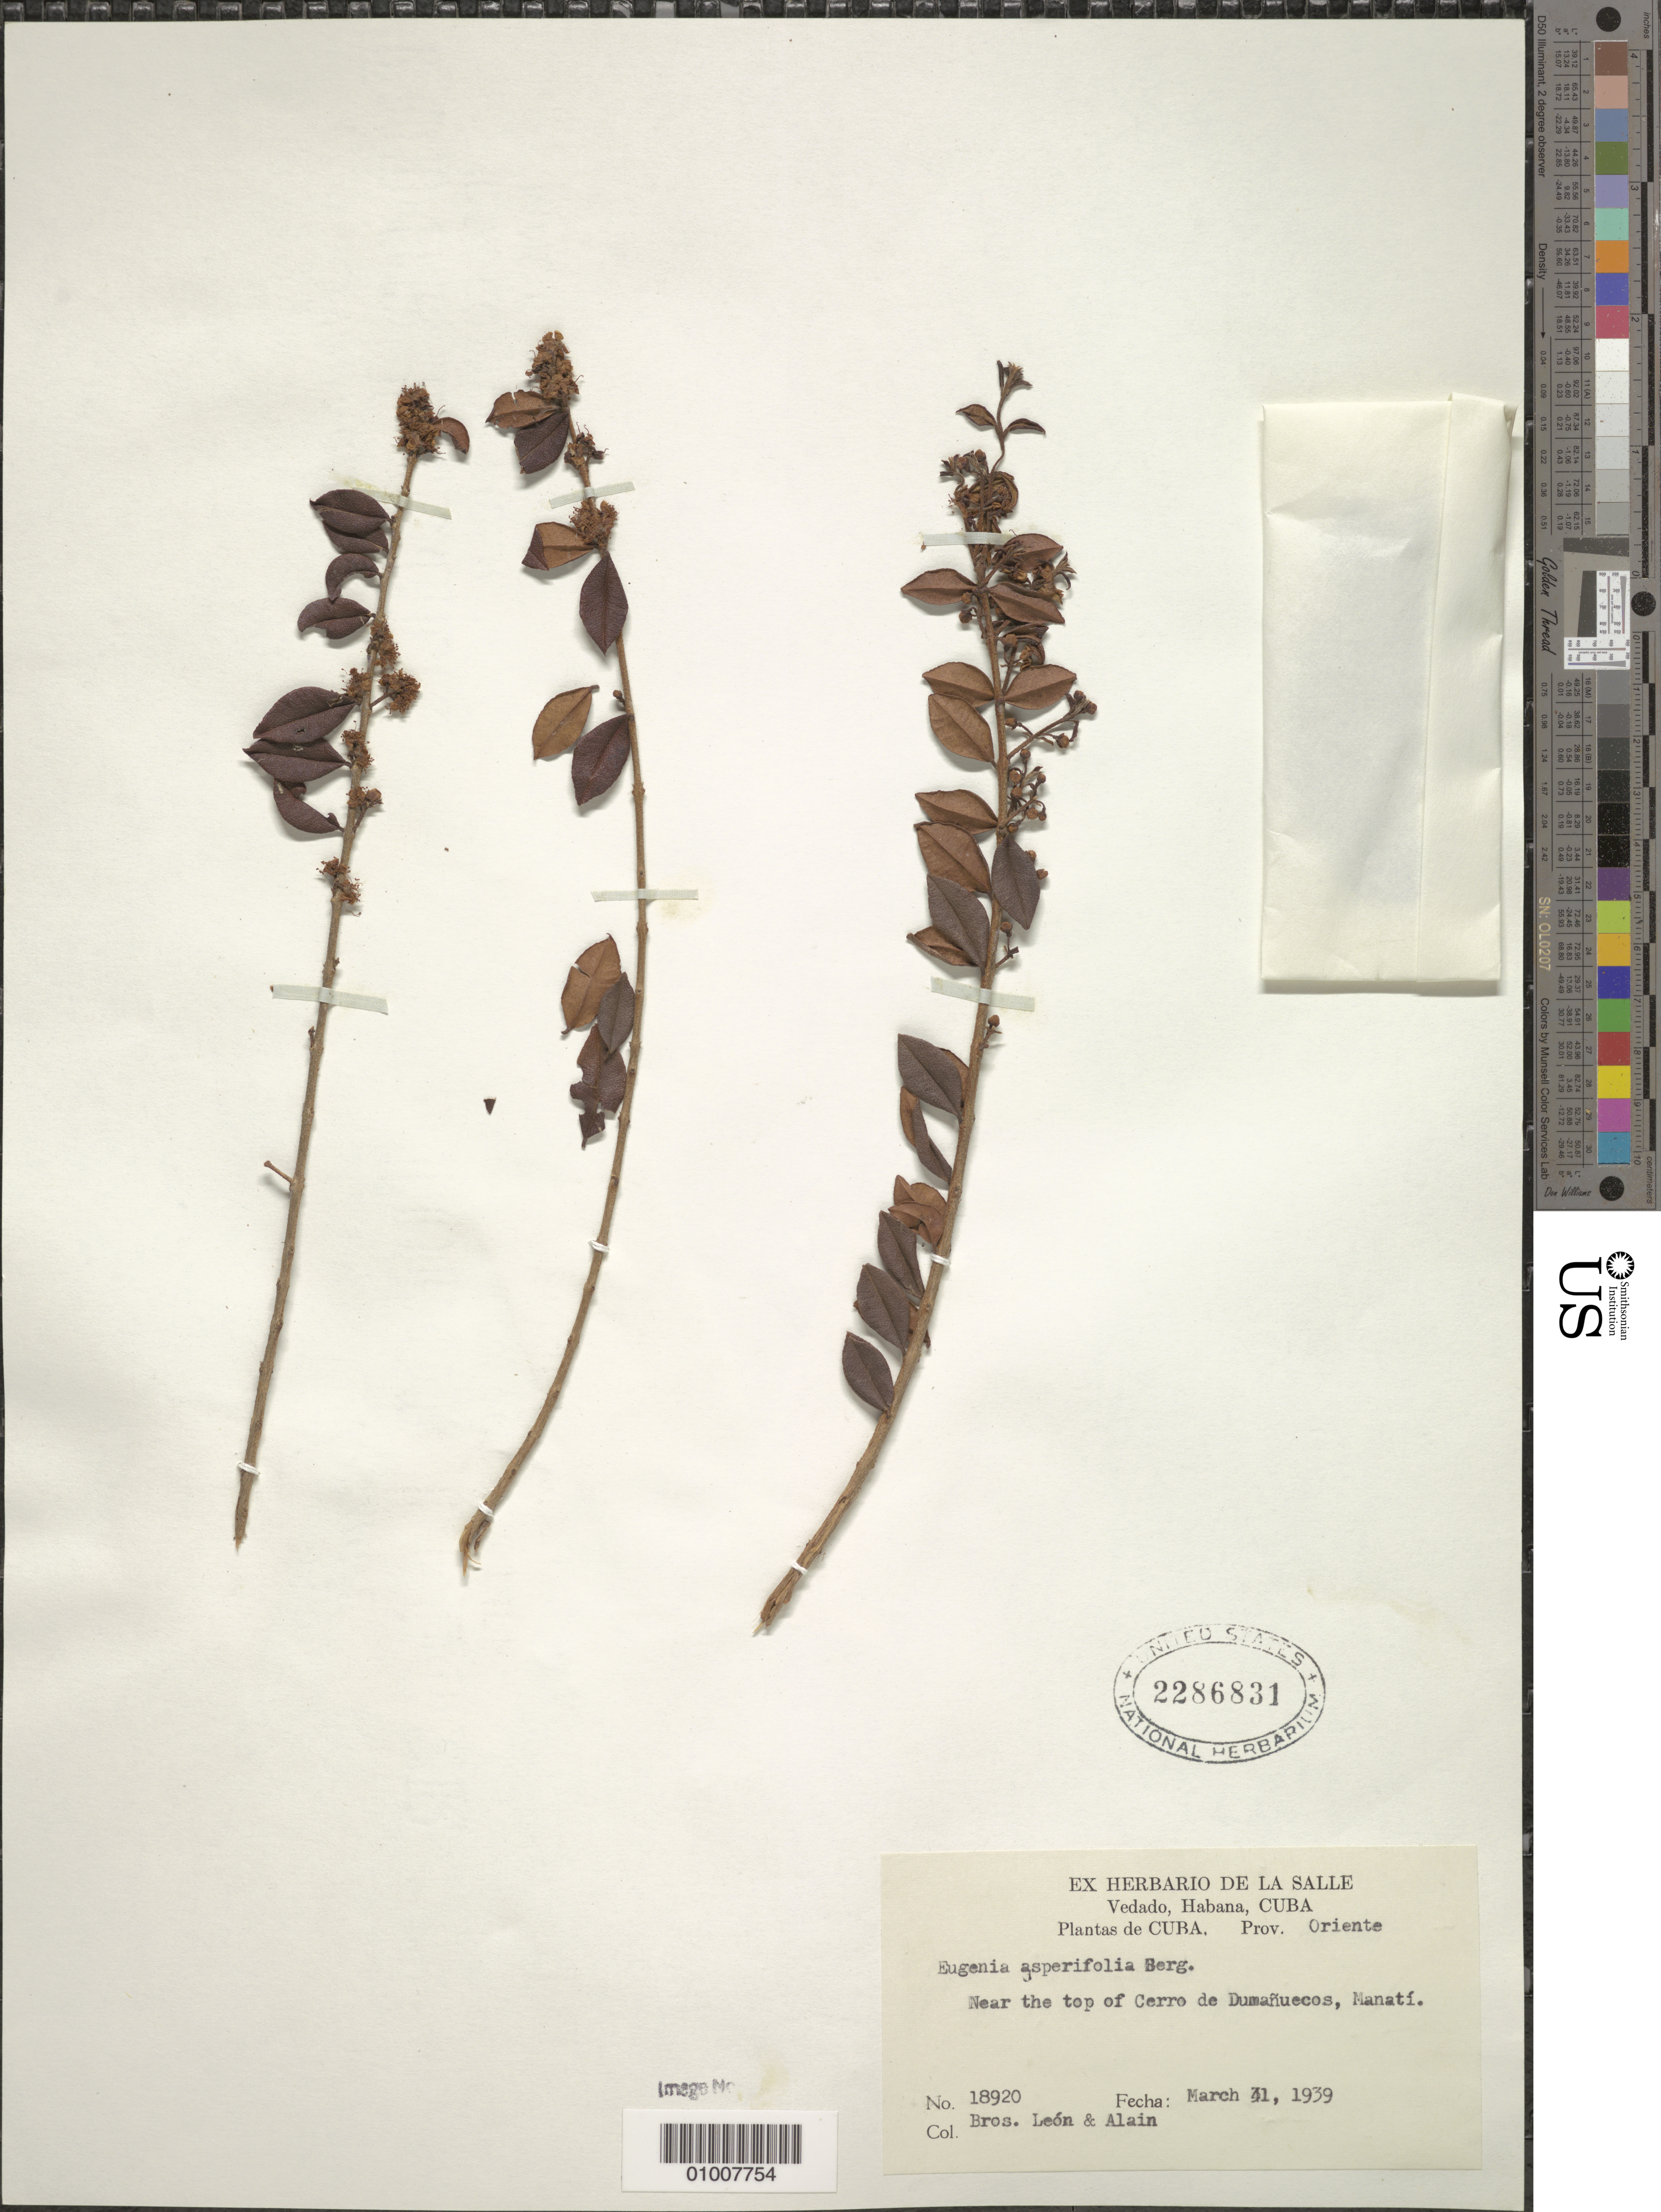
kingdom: Plantae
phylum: Tracheophyta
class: Magnoliopsida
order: Myrtales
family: Myrtaceae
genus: Eugenia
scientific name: Eugenia asperifolia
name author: O. Berg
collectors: Bro. León & A. H. Liogier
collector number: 18920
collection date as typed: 31 Mar 1939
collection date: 1939-03-31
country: Cuba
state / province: Oriente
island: Cuba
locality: Near top of Cerro de Dumanuecos, Manati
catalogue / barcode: US 2286831